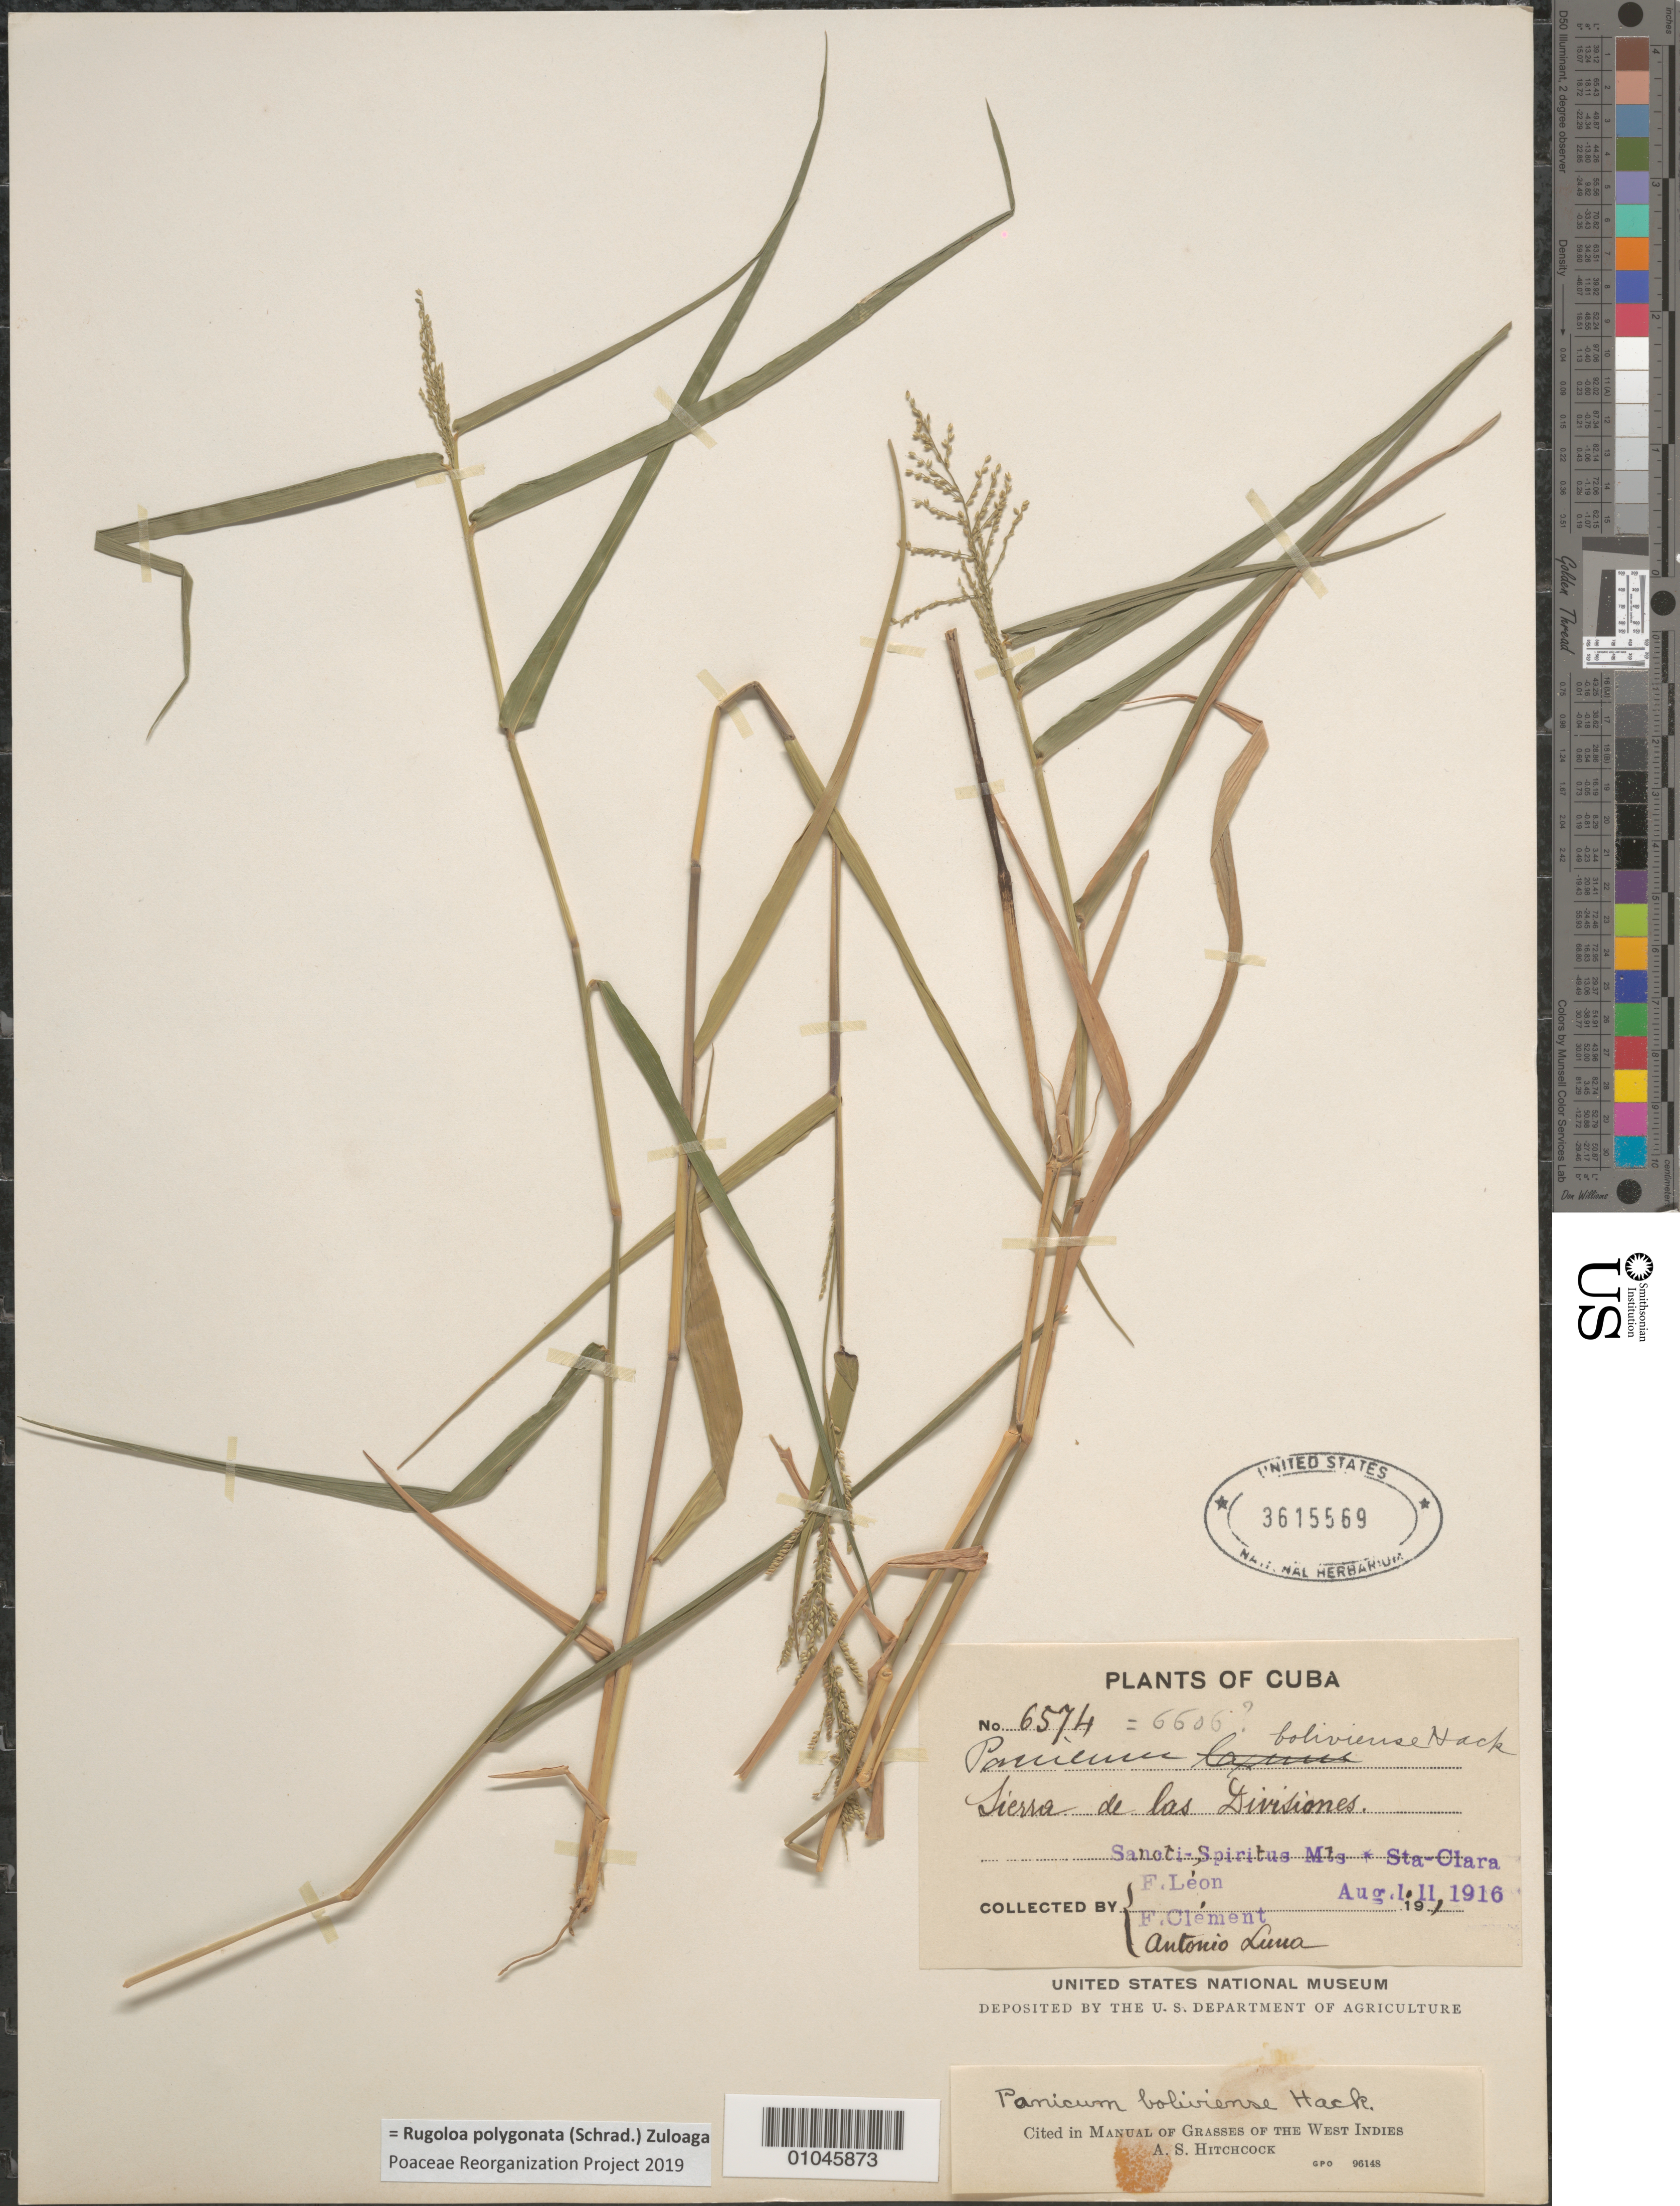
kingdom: Plantae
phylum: Tracheophyta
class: Liliopsida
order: Poales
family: Poaceae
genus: Panicum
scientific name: Panicum boliviense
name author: Hack.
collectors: Bro. León, B. Clement & A. Luna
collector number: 6574=6606?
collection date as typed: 01 Aug 1916 to 11 Aug 1916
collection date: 1916-08-01/1916-08-11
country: Cuba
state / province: Villa Clara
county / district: Santa Clara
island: Cuba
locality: Sanoti Spiritus Mts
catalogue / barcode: US 3615569